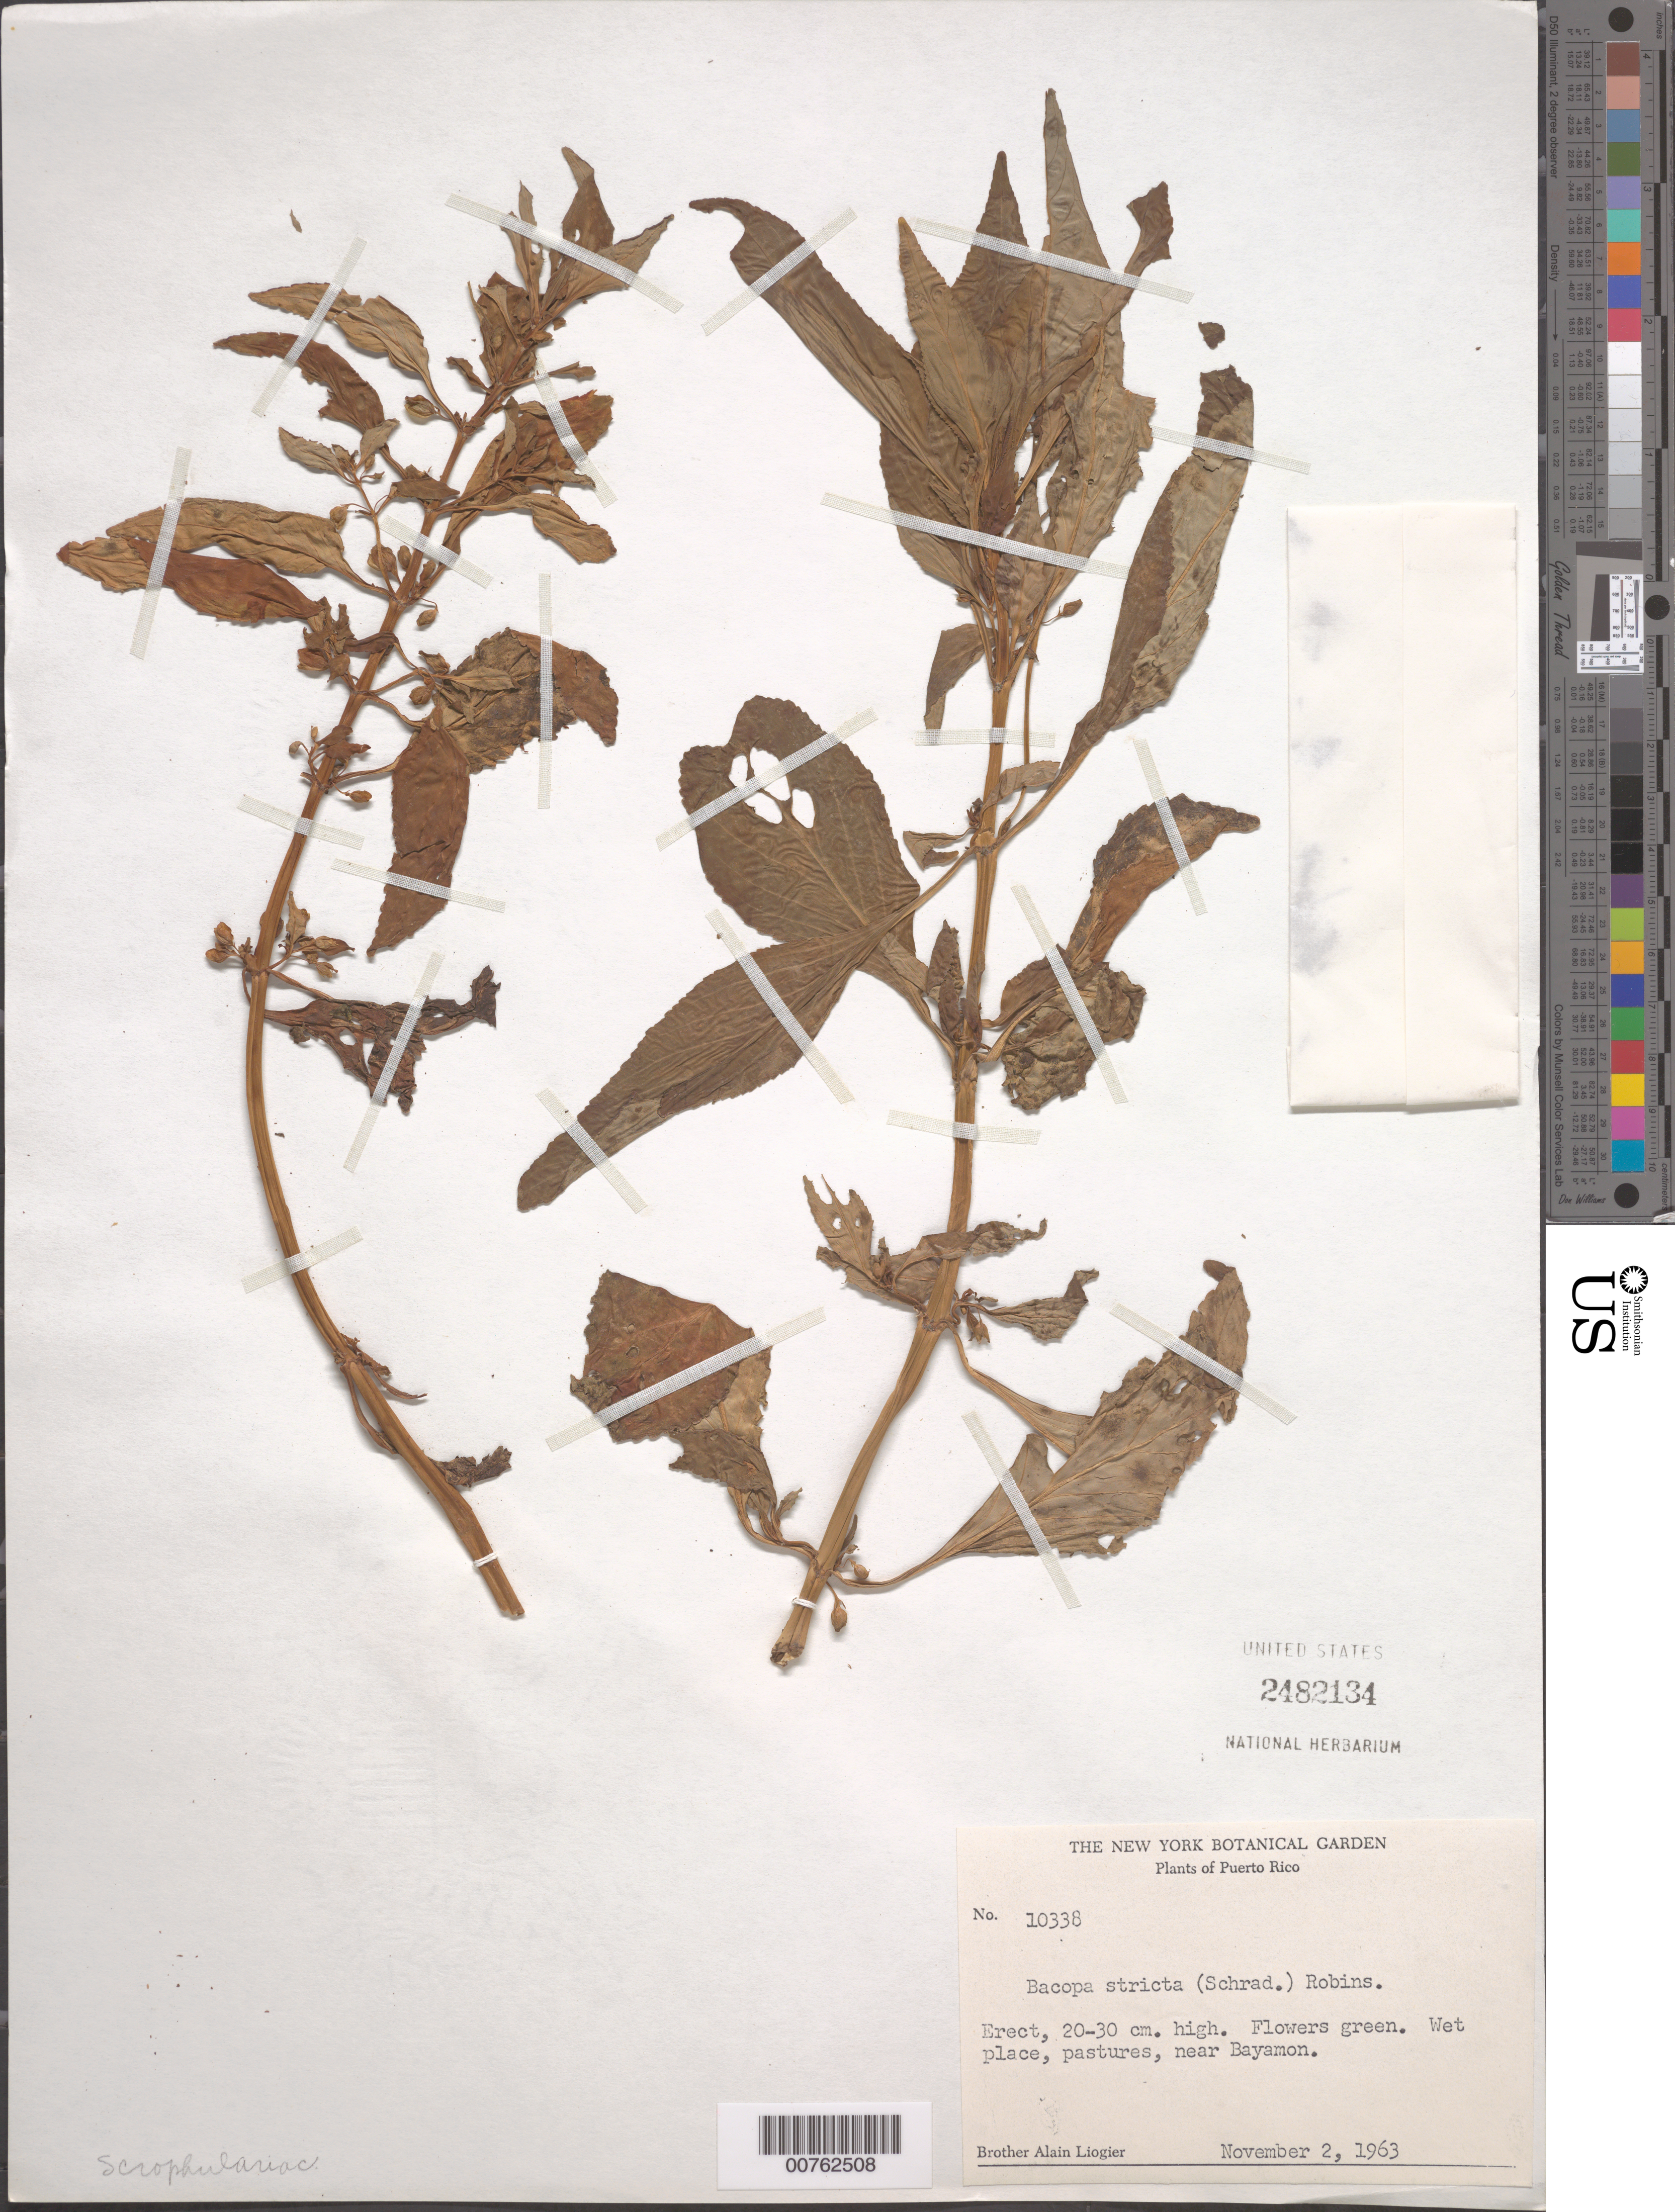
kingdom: Plantae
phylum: Tracheophyta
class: Magnoliopsida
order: Lamiales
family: Plantaginaceae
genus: Bacopa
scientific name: Bacopa stricta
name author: (Schrad.) B.L. Rob.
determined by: Acevedo-Rodríguez, P., (BOT), Smithsonian Institution - National Museum of Natural History (UNITED STATES)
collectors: A. H. Liogier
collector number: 10338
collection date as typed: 02 Nov 1963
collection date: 1963-11-02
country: Puerto Rico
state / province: Bayamón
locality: Near Bayamon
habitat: Wet places, pastures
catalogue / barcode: US 2482134